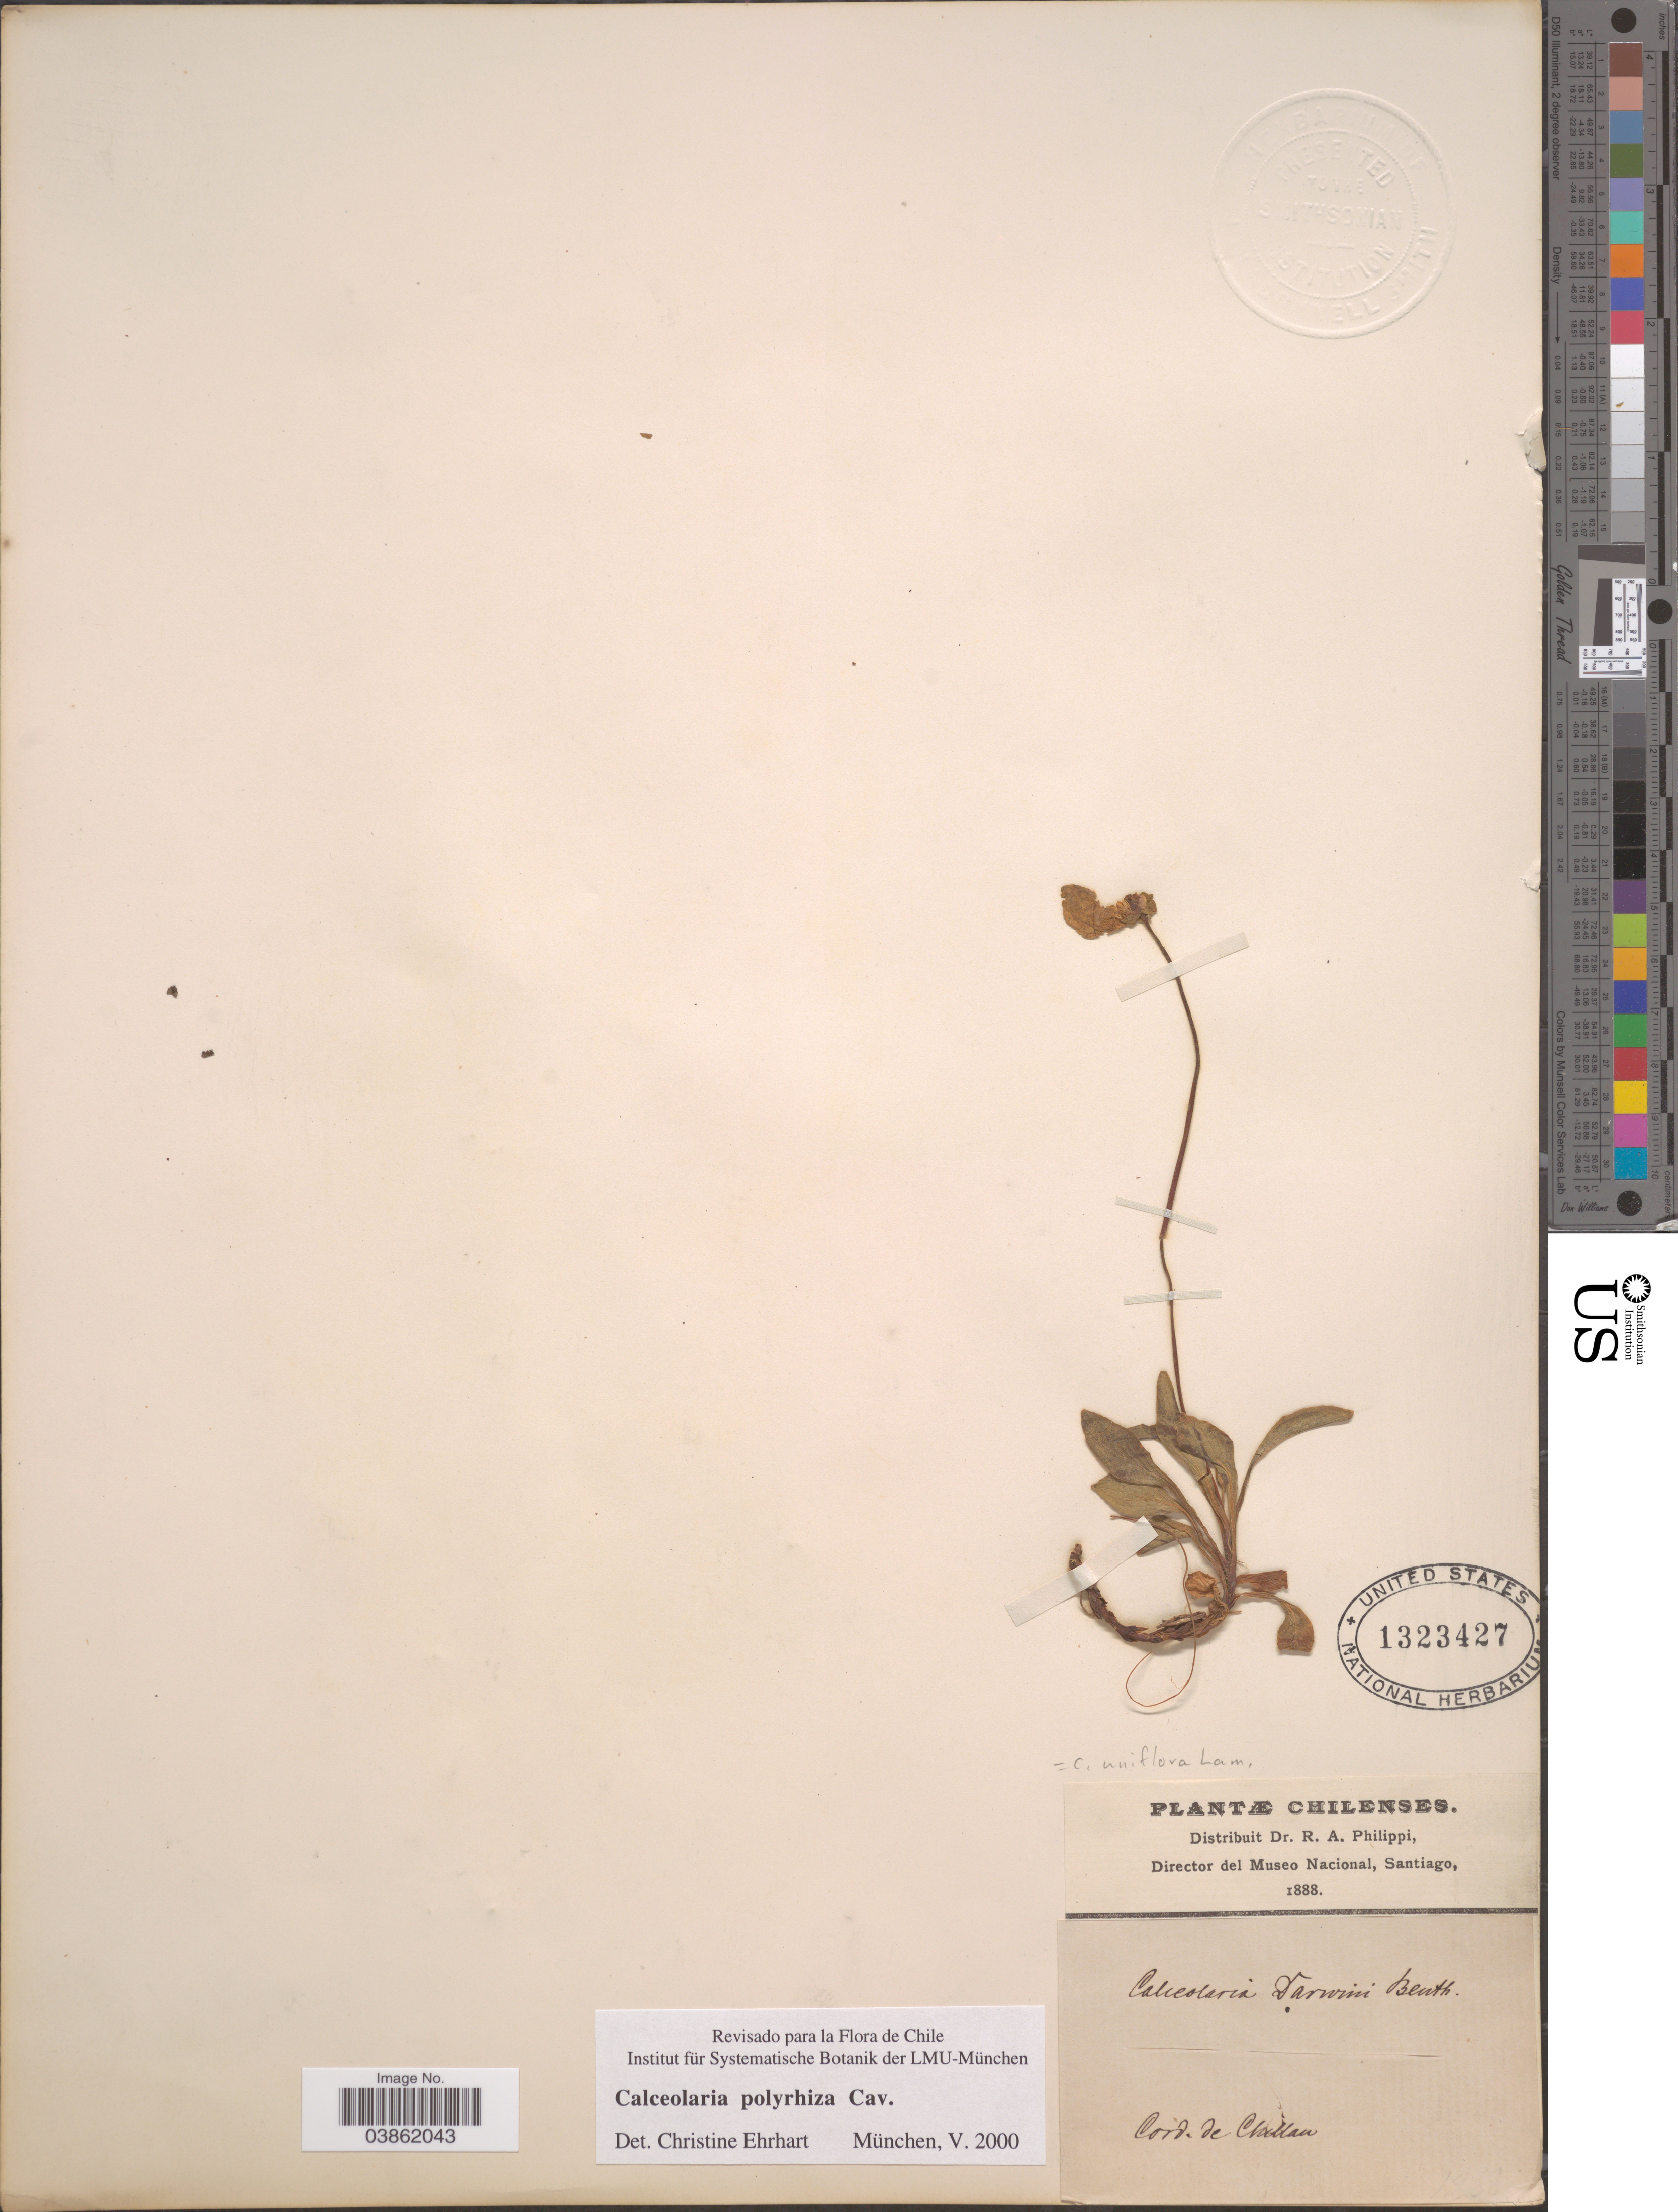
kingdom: Plantae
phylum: Tracheophyta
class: Magnoliopsida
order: Lamiales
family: Calceolariaceae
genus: Calceolaria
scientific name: Calceolaria polyrhiza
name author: Cav.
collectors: ex. herb. R.A. Philippi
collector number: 1858*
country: Chile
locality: Cord. de Chillan.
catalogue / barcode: US 1323427